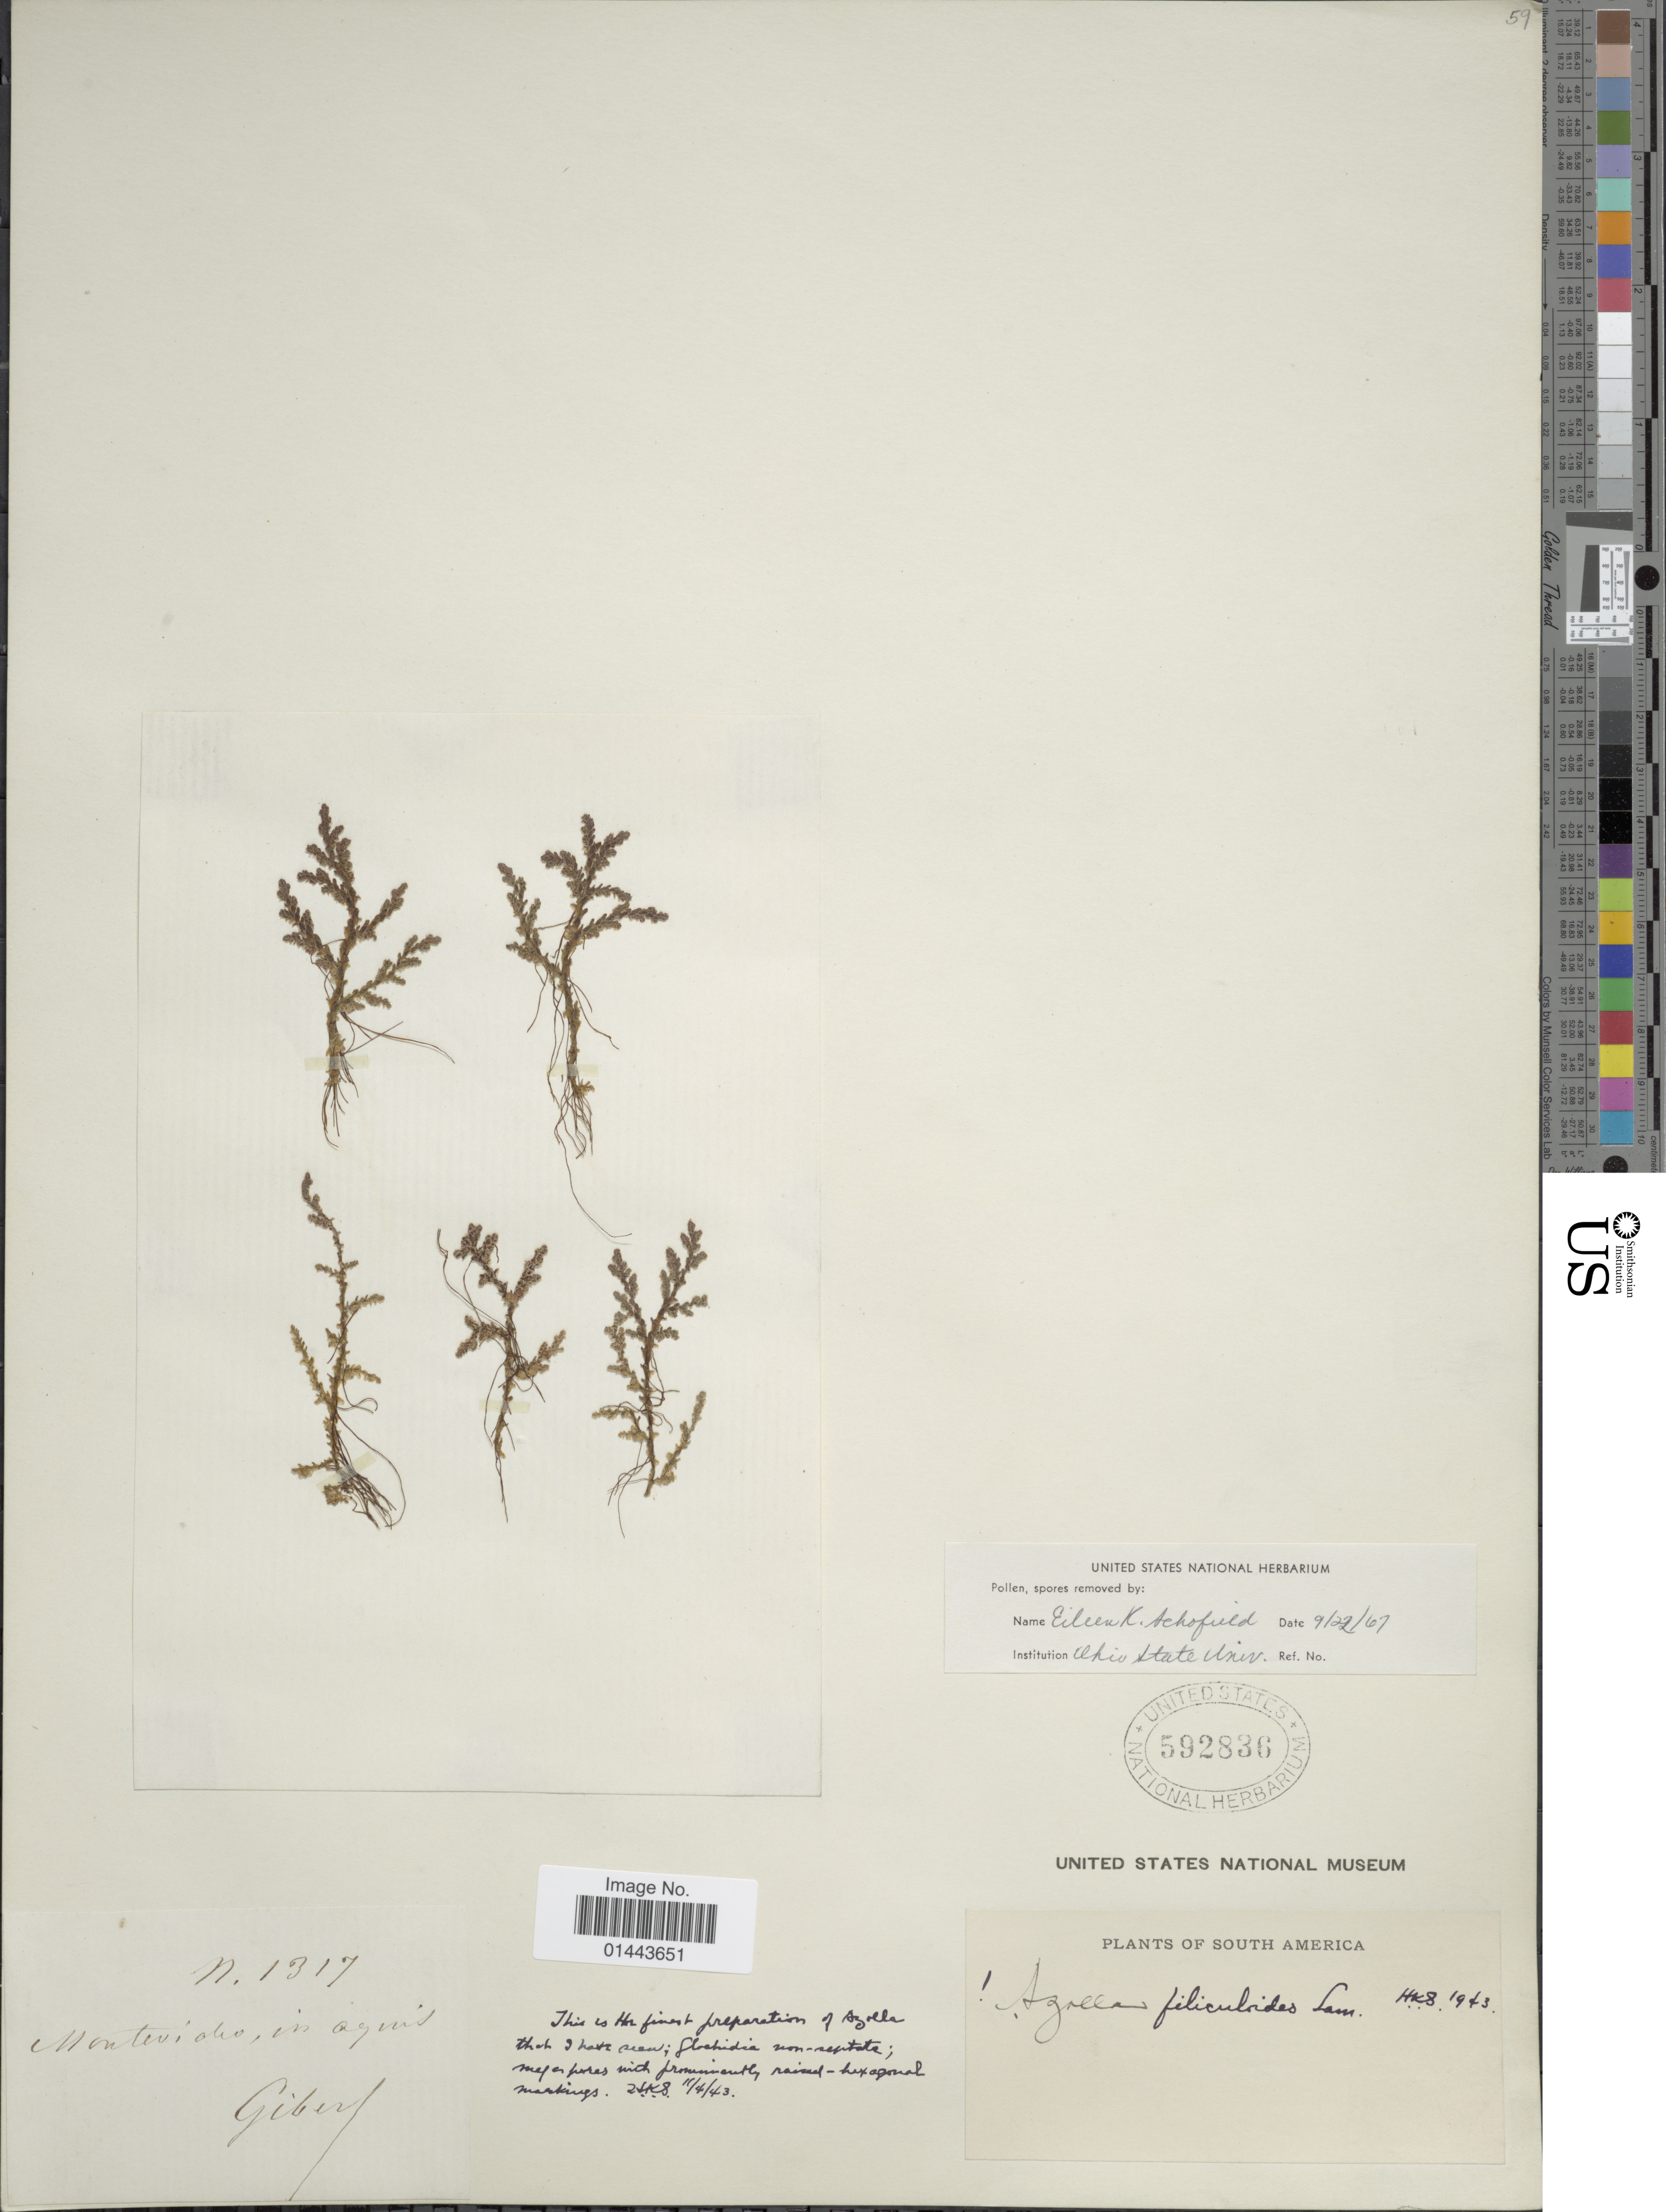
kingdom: Plantae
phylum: Tracheophyta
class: Polypodiopsida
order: Salviniales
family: Salviniaceae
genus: Azolla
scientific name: Azolla filiculoides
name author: Lam.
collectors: Gibert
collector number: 1317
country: Uruguay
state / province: Montevideo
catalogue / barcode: US 592836